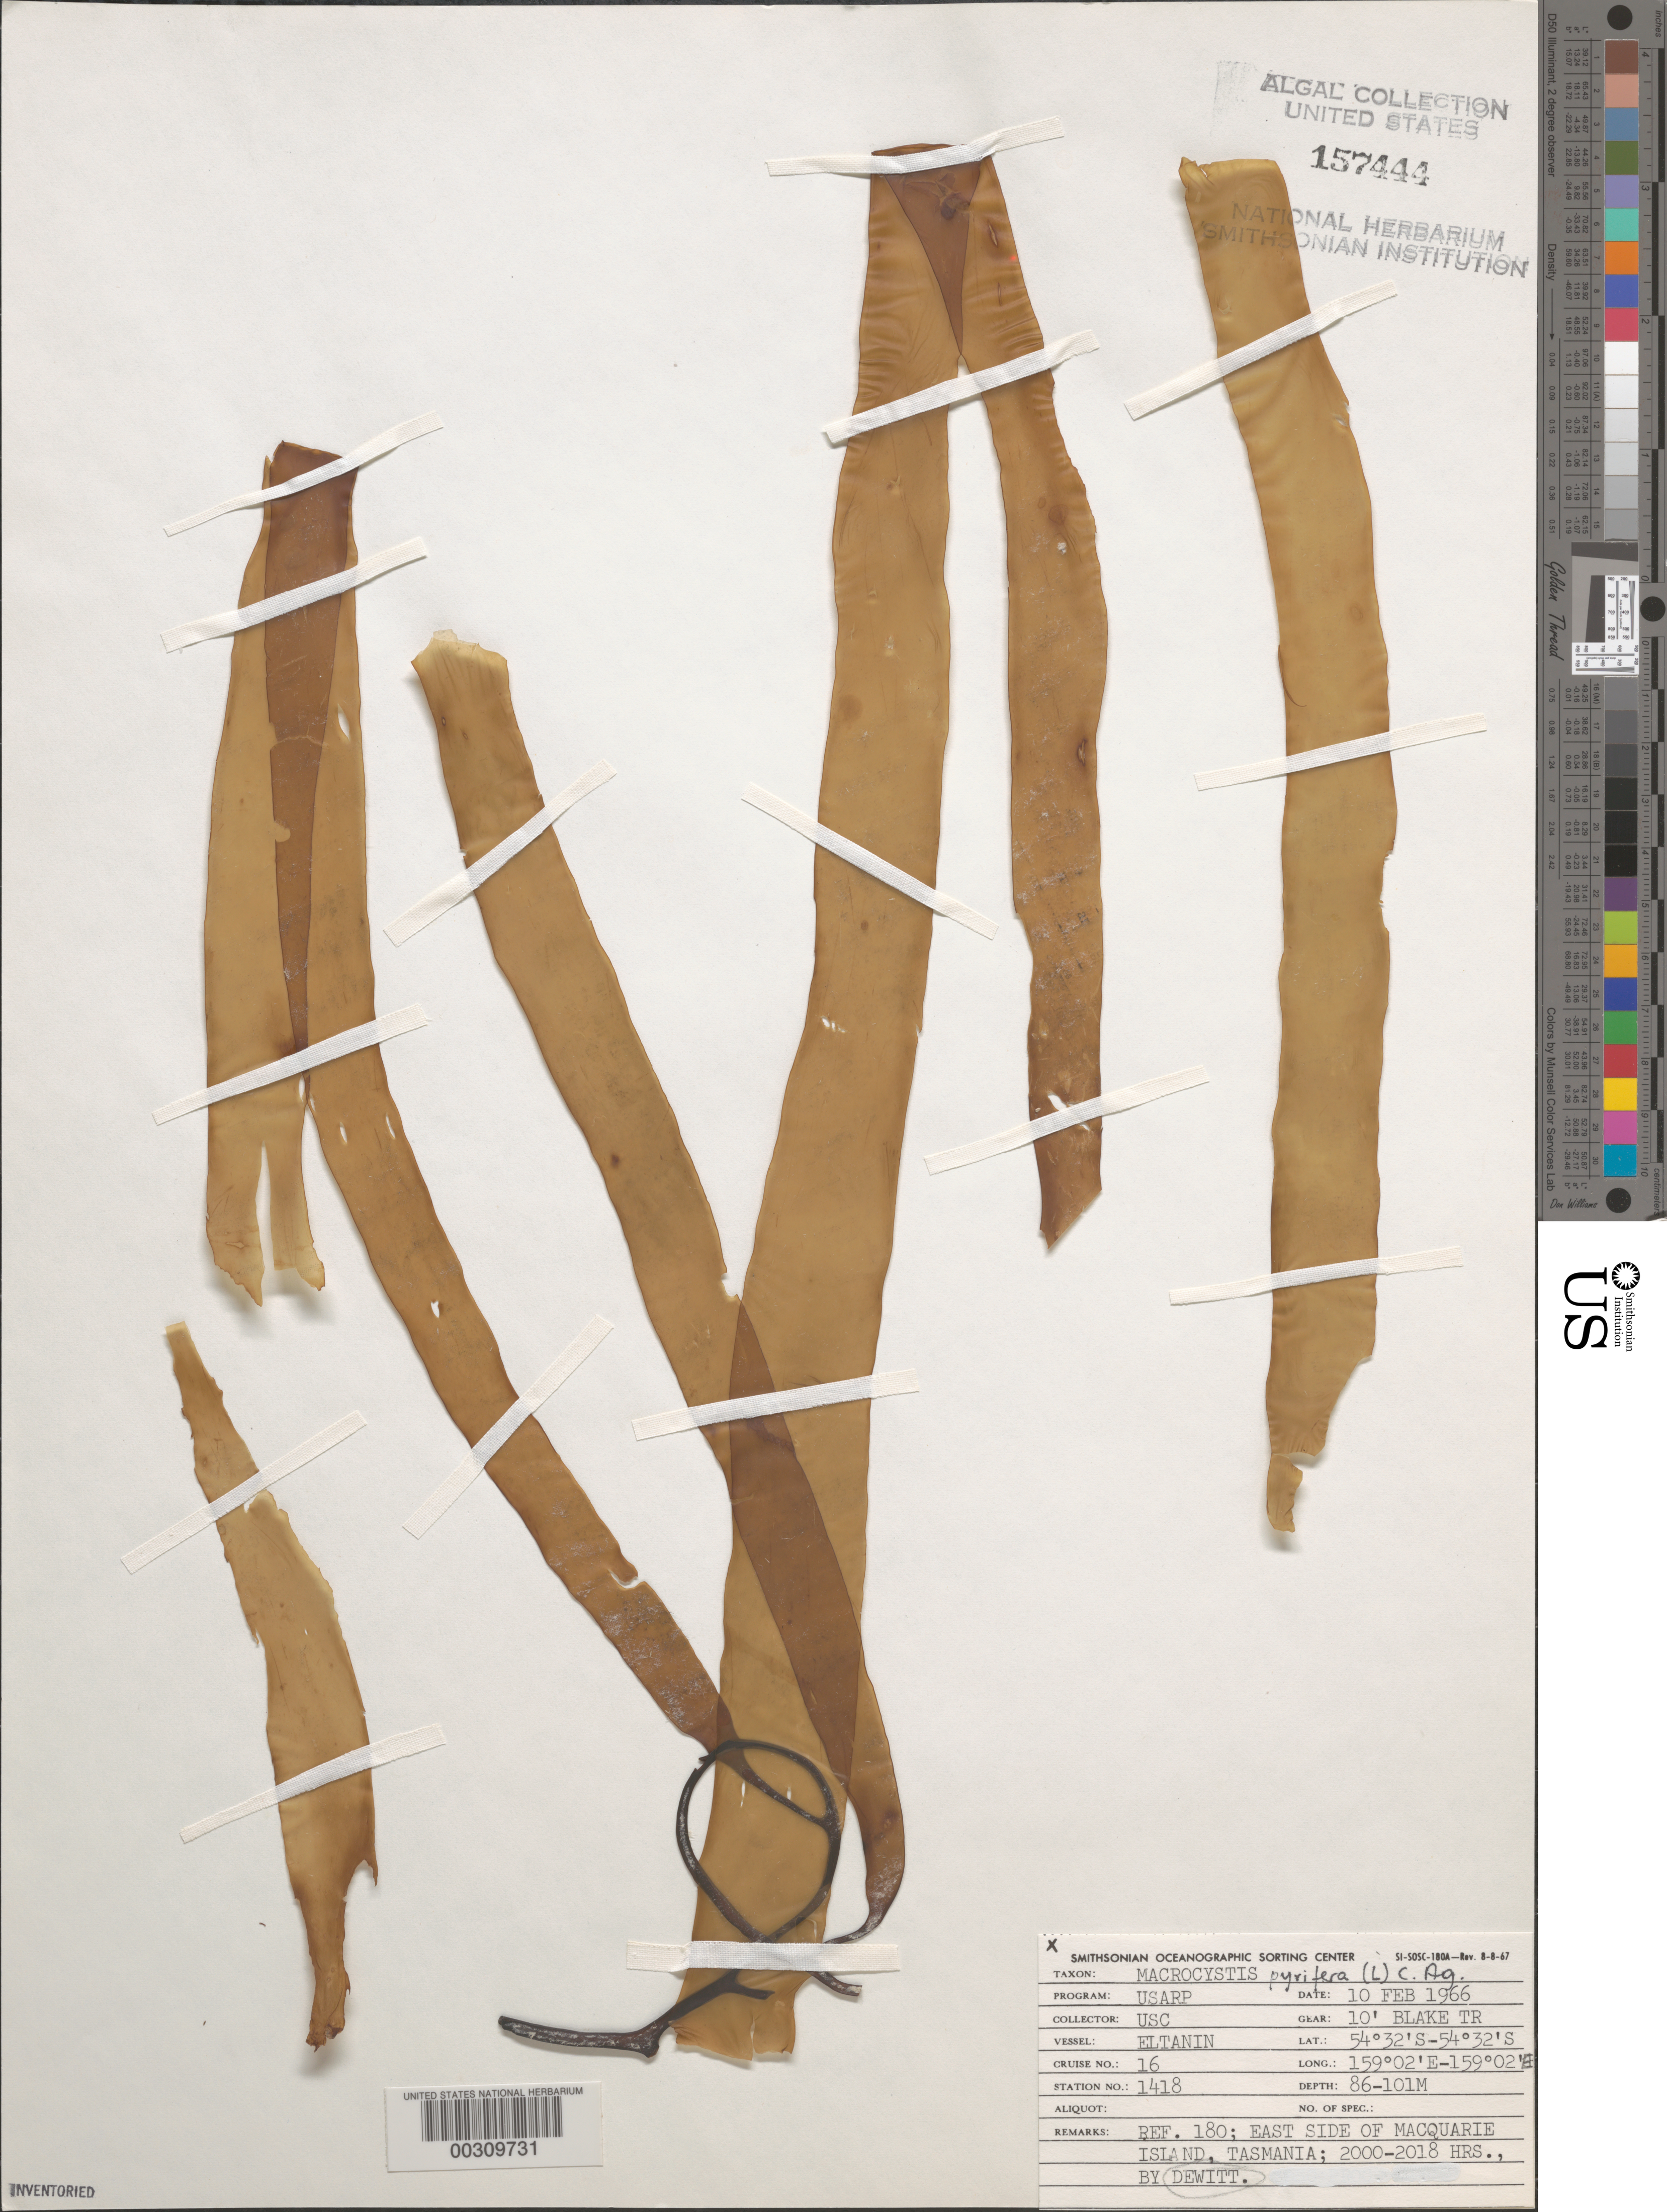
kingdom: Chromista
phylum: Ochrophyta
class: Phaeophyceae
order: Laminariales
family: Laminariaceae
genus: Macrocystis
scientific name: Macrocystis pyrifera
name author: (L.) C. Agardh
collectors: -. Dewitt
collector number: Station 1418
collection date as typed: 10 Feb 1966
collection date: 1966-02-10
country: Australia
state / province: Tasmania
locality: Macquarie island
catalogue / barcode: US 157444